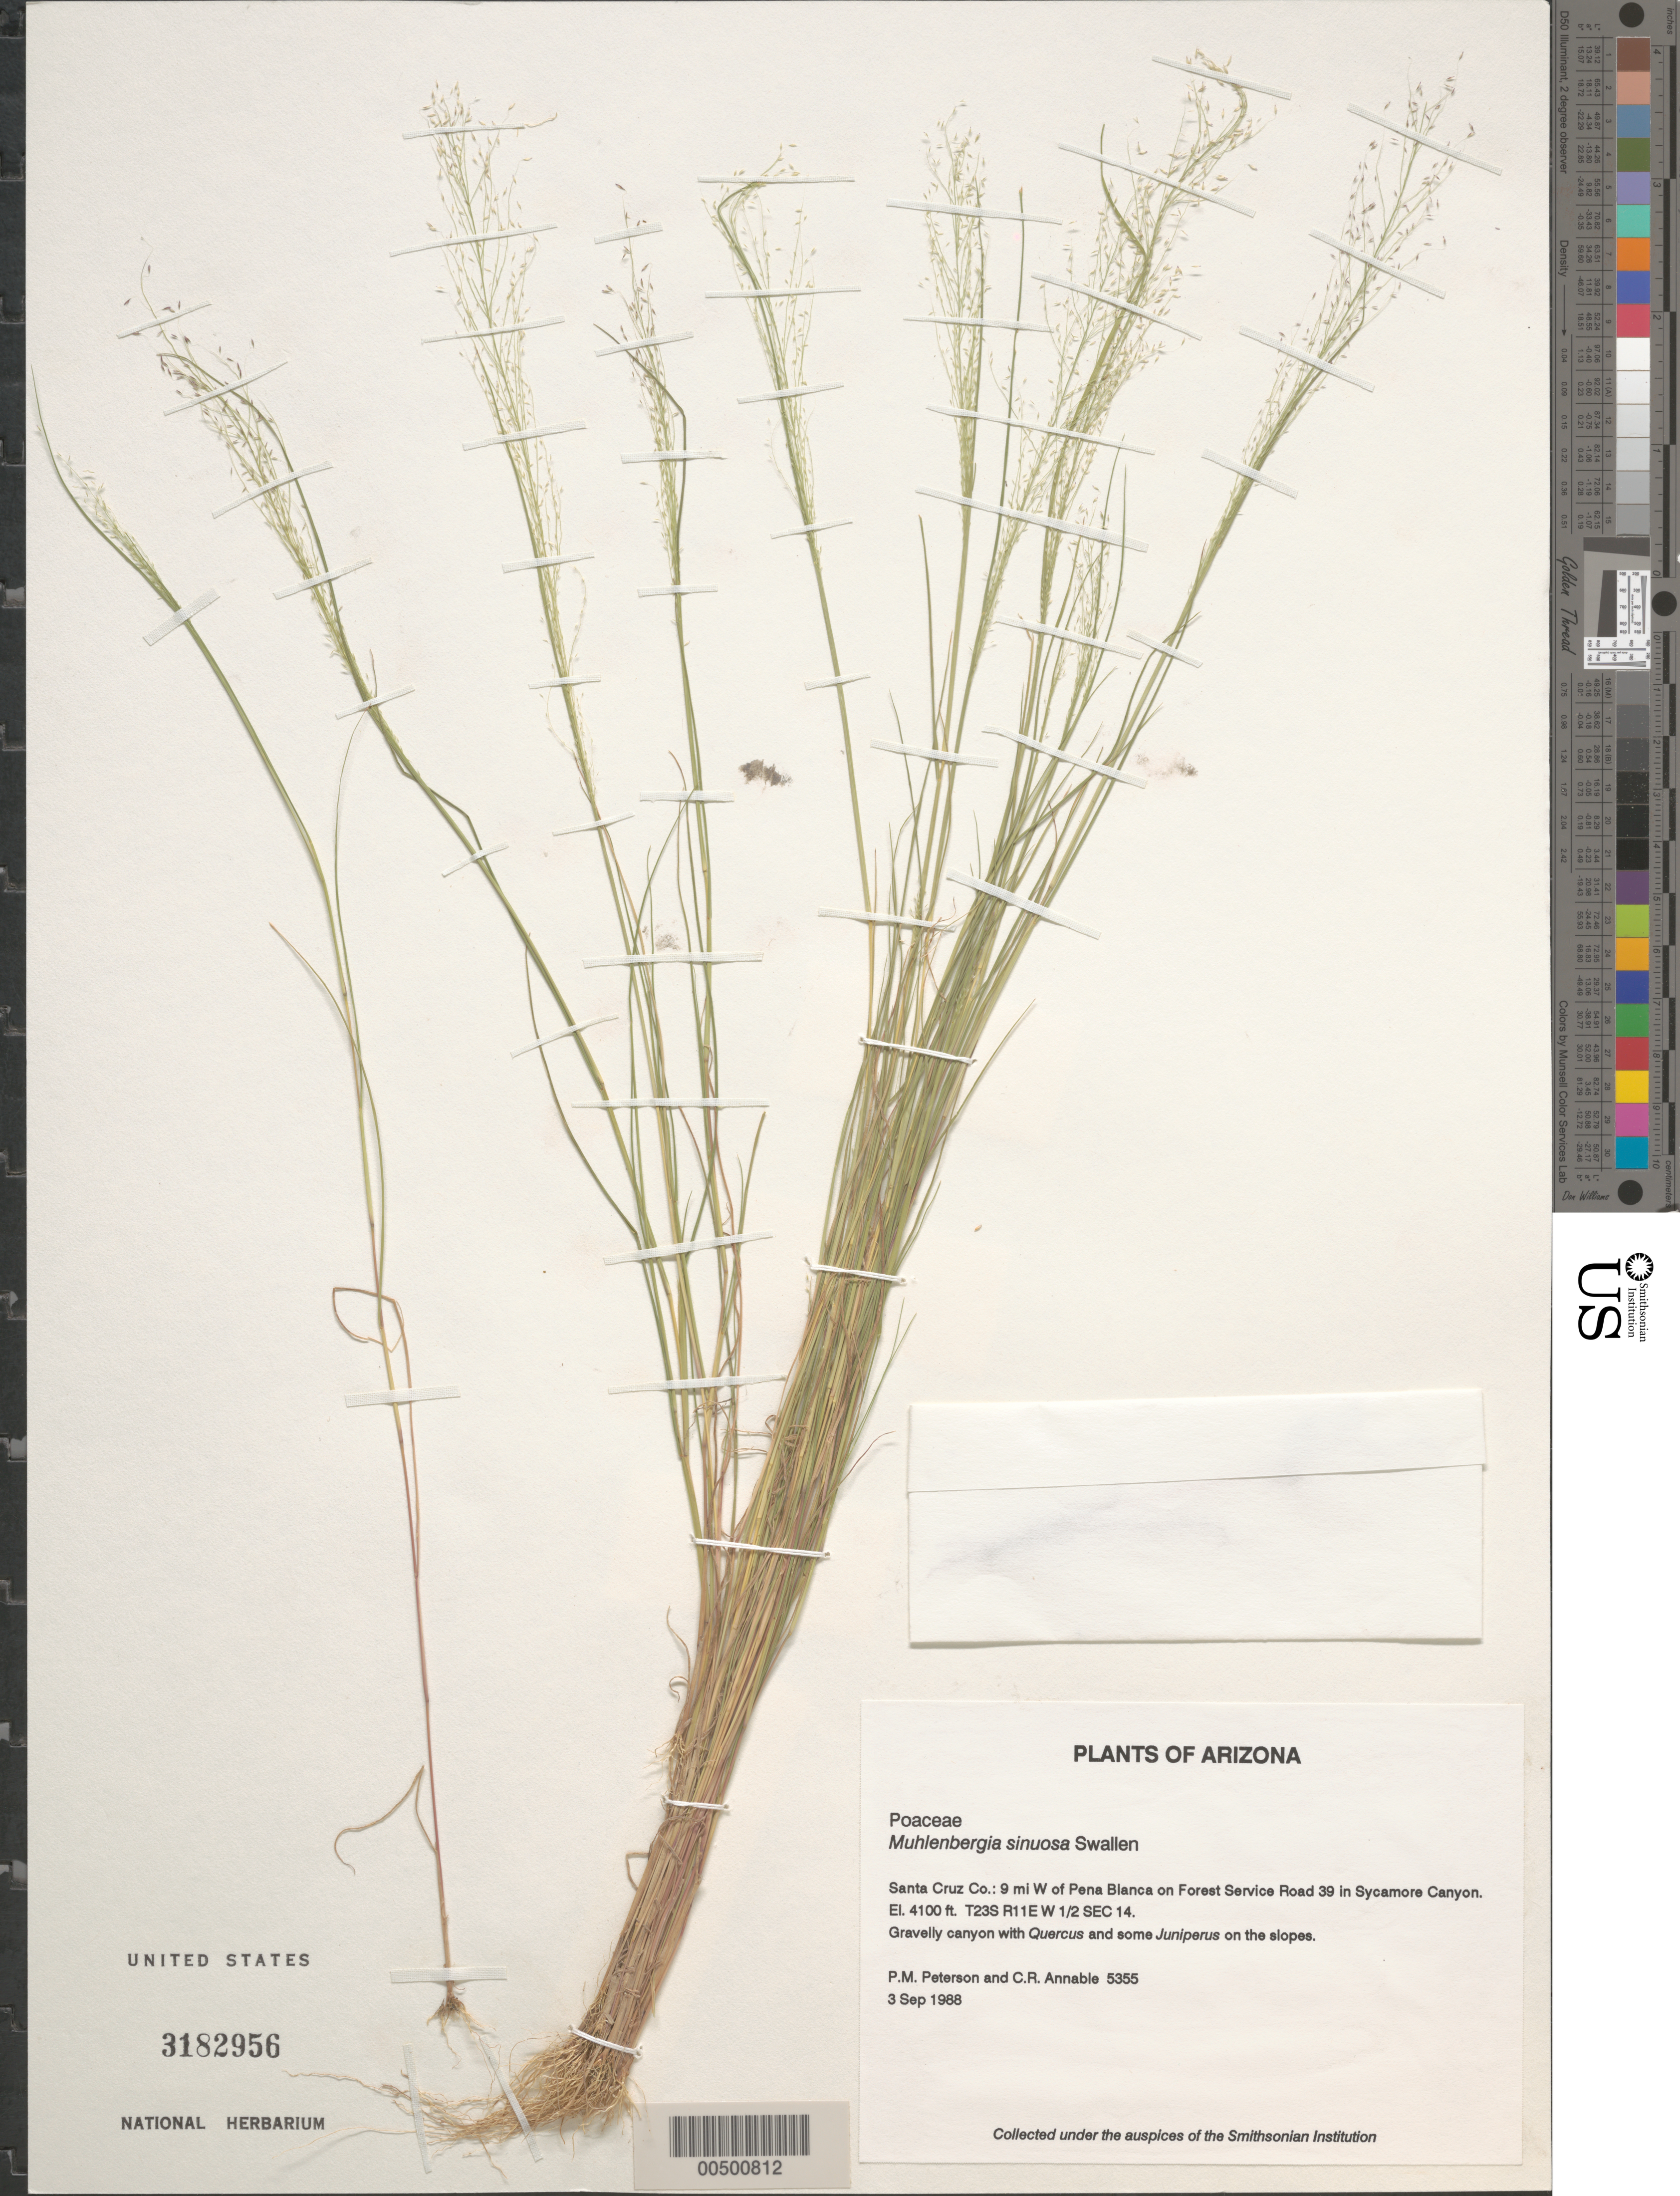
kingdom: Plantae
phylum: Tracheophyta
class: Liliopsida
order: Poales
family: Poaceae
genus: Muhlenbergia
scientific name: Muhlenbergia sinuosa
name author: Swallen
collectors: P. M. Peterson & C. R. Annable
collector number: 05355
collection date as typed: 03 Sep 1988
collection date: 1988-09-03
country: United States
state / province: Arizona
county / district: Santa Cruz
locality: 9 mi W of Pena Blanca on Forest Service Road 39 in Sycamore Canyon.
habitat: Gravelly canyon with Quercus and some Juniperus on the slopes.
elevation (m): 1250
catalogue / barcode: US 3182956